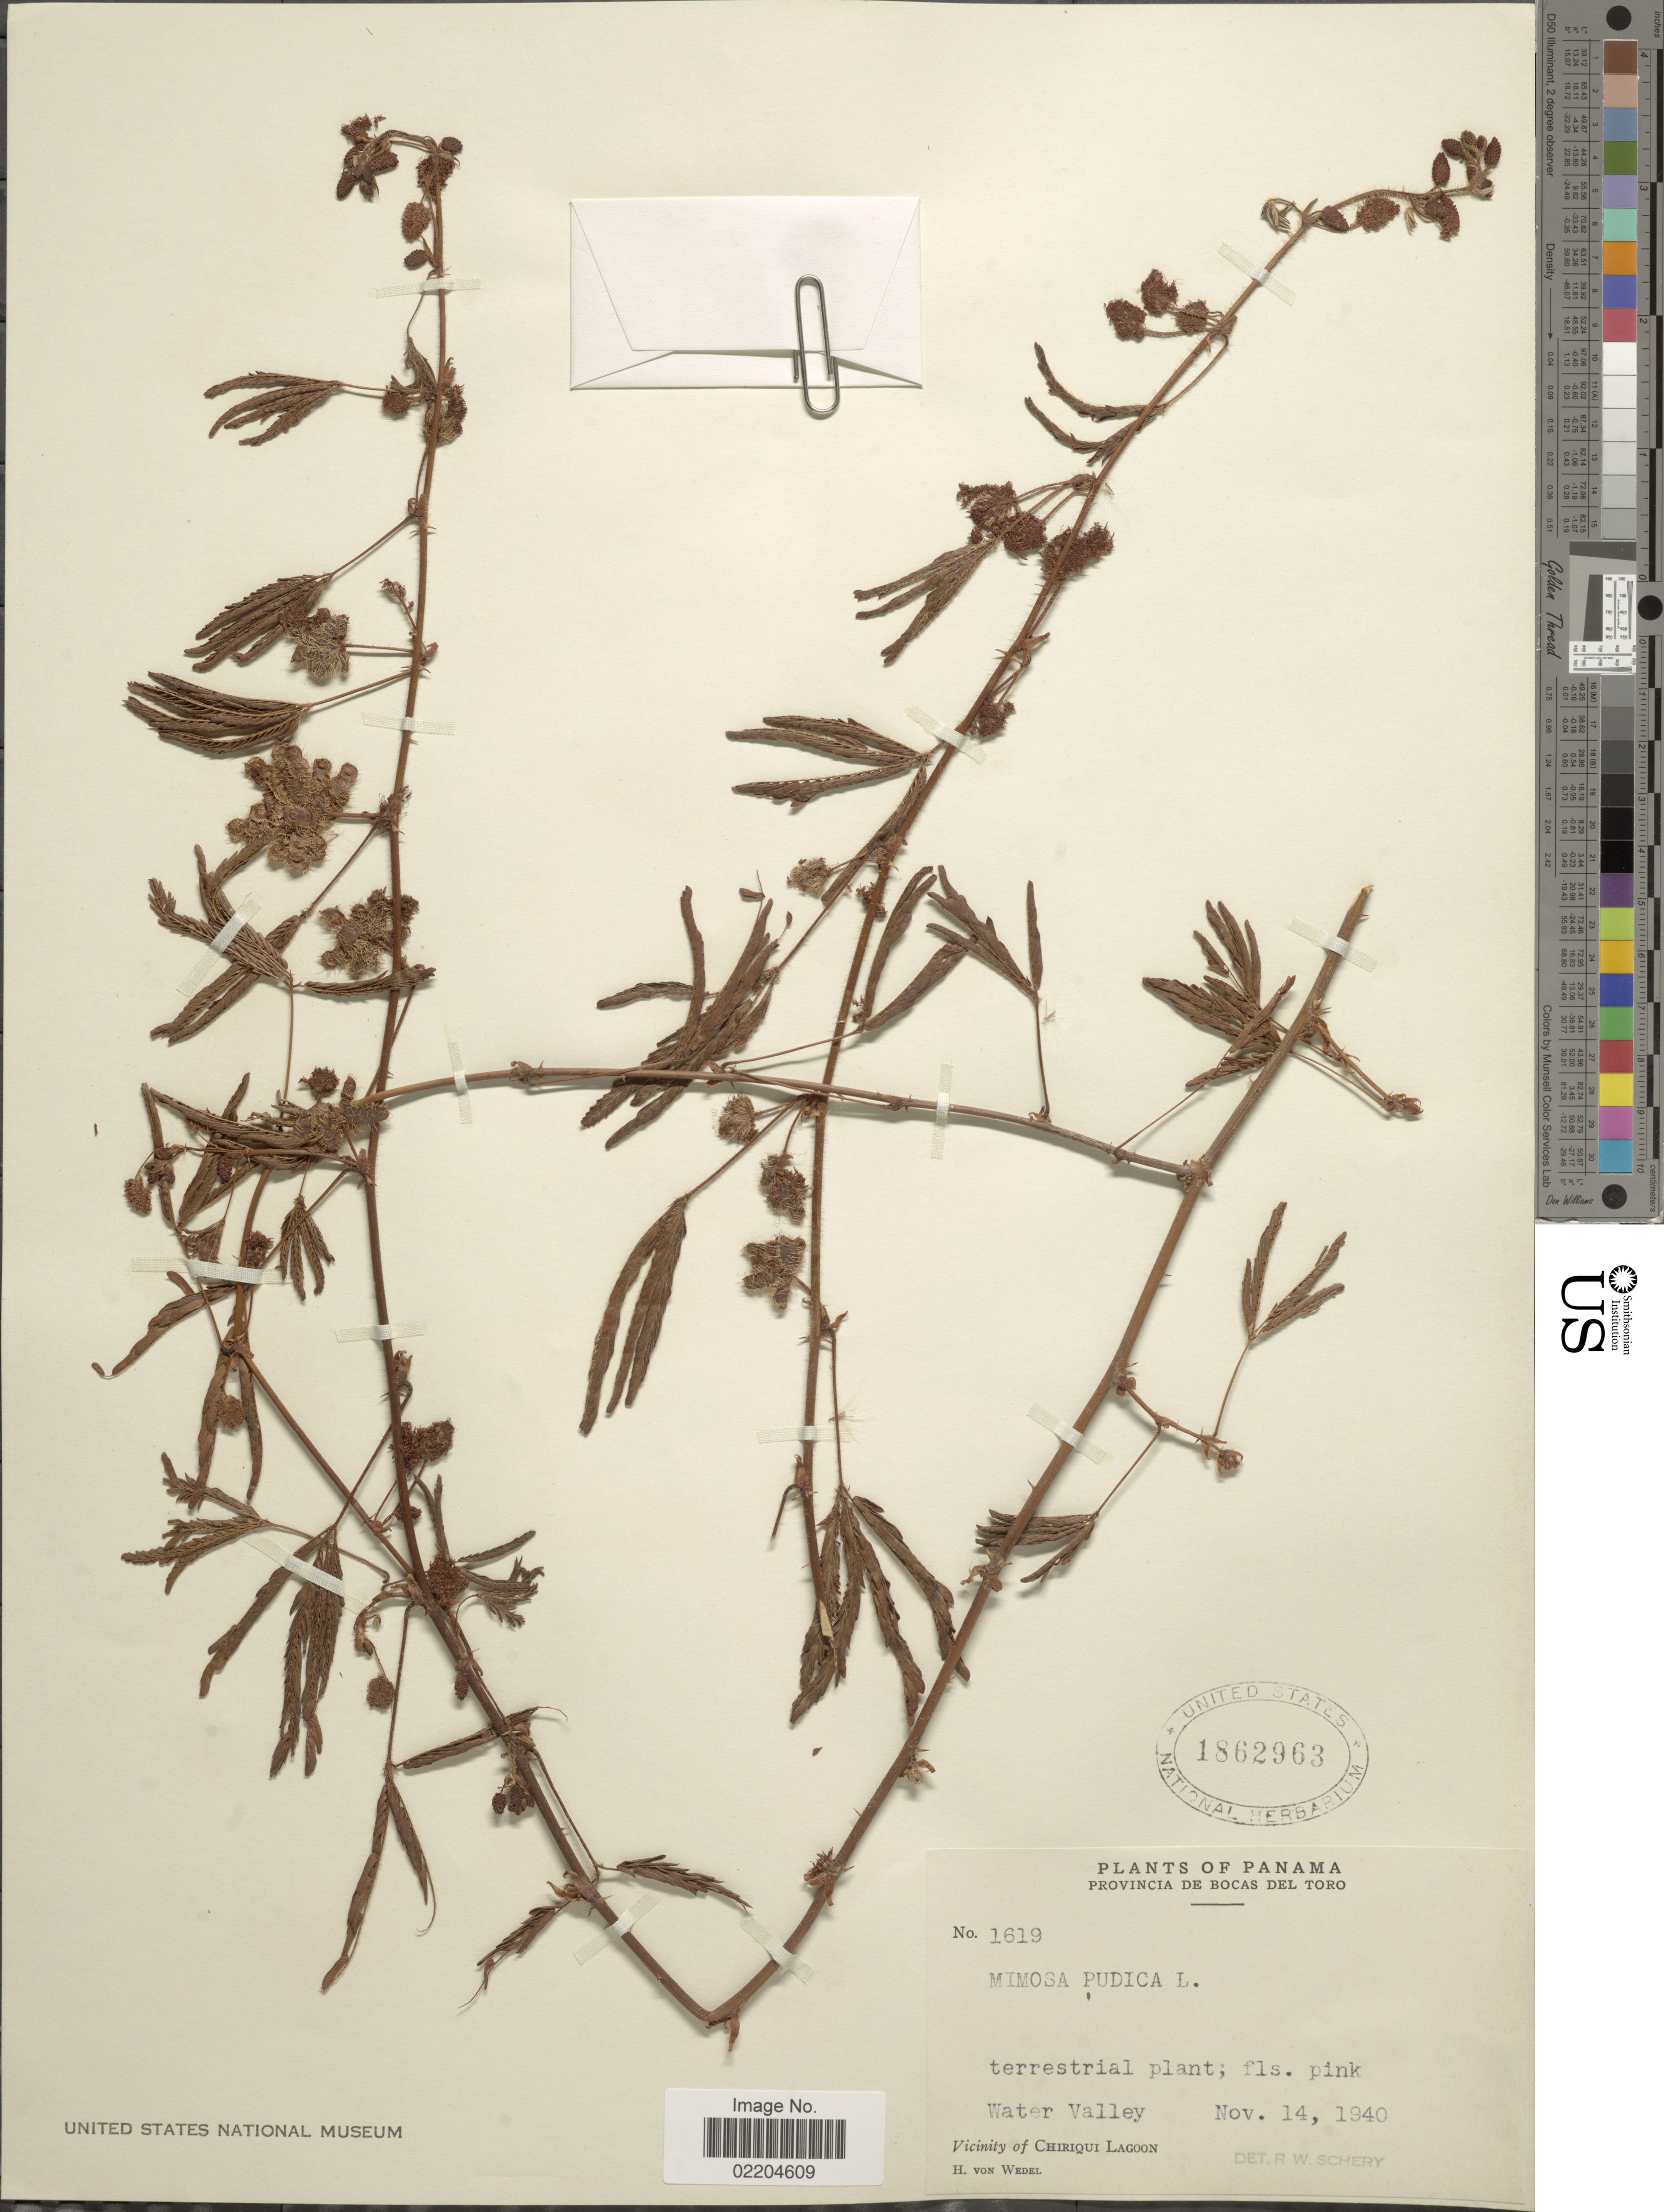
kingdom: Plantae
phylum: Tracheophyta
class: Magnoliopsida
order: Fabales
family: Fabaceae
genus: Mimosa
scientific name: Mimosa pudica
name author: L.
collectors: H. von Wedel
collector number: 1619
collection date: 1940-11-14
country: Panama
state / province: Bocas del Toro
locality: Provincia de Bocas del Toro. Vicinity of Chiriqui Lagoon. Water Valley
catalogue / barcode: US 1862963